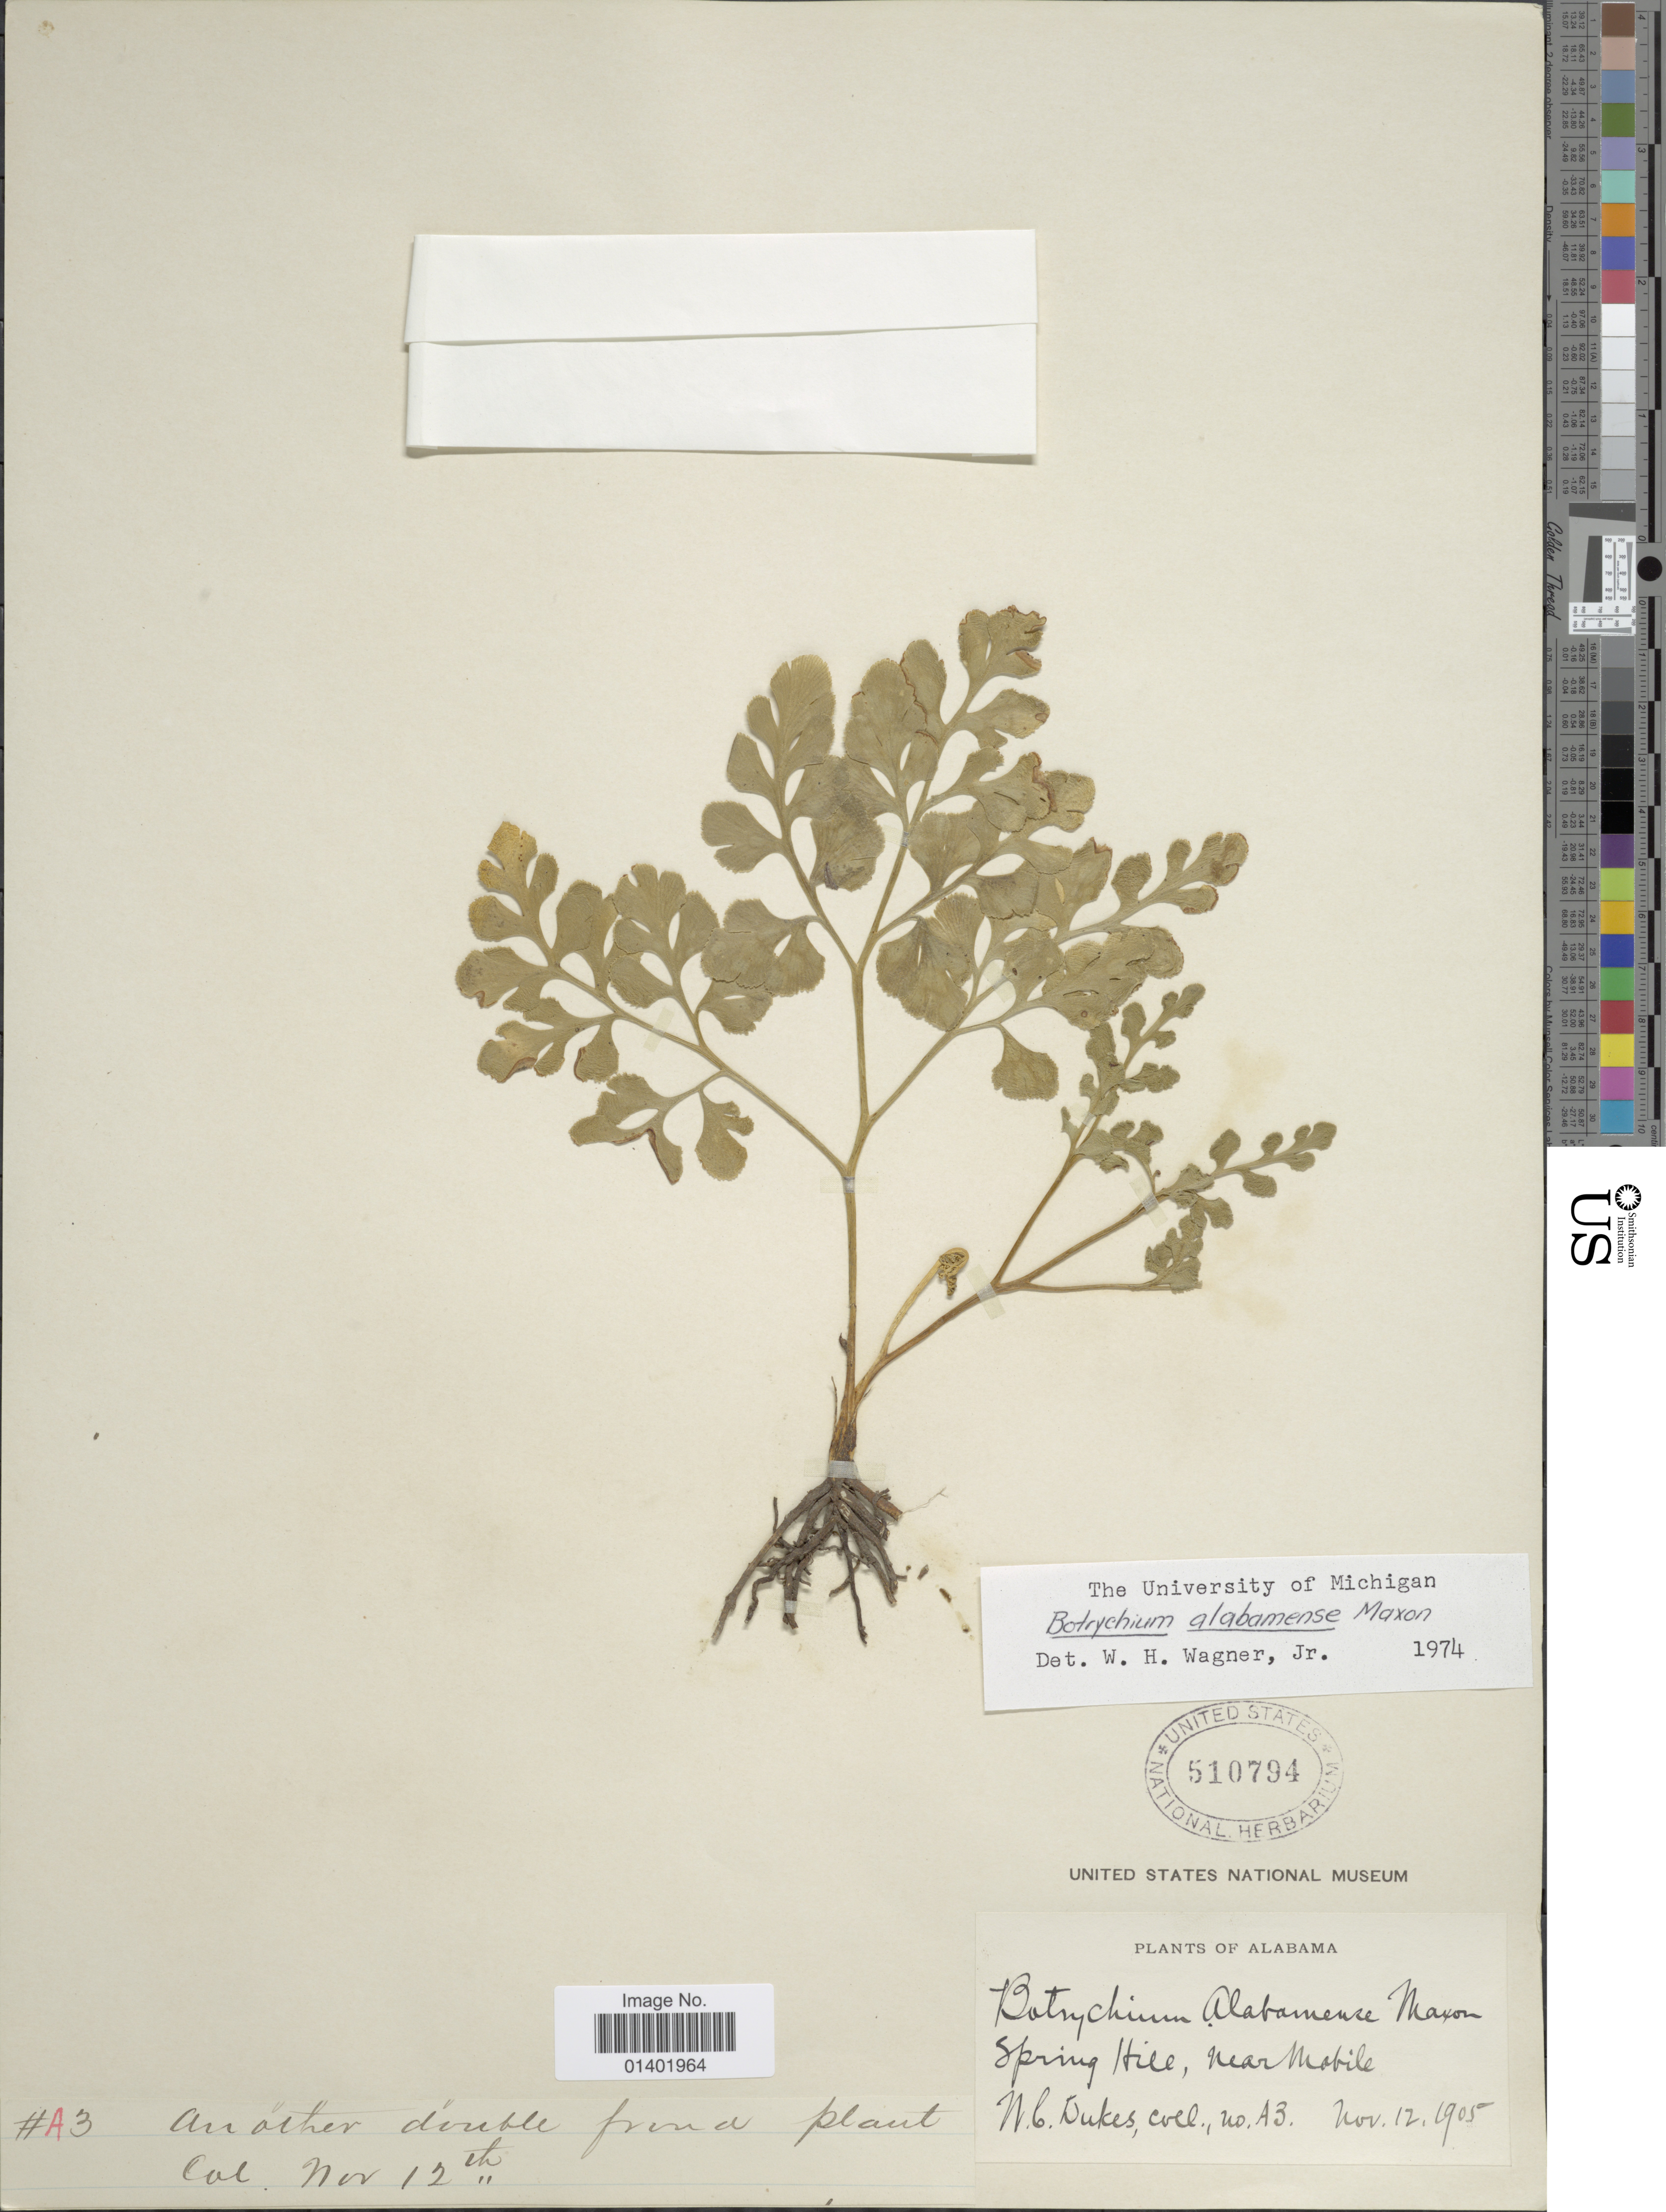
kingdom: Plantae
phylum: Tracheophyta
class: Polypodiopsida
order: Ophioglossales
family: Ophioglossaceae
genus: Botrychium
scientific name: Botrychium jenmanii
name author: Underw.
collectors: W. C. Dukes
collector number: a3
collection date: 1905-11-12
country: United States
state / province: Alabama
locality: Spring Hill, near Mobile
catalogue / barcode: US 510794